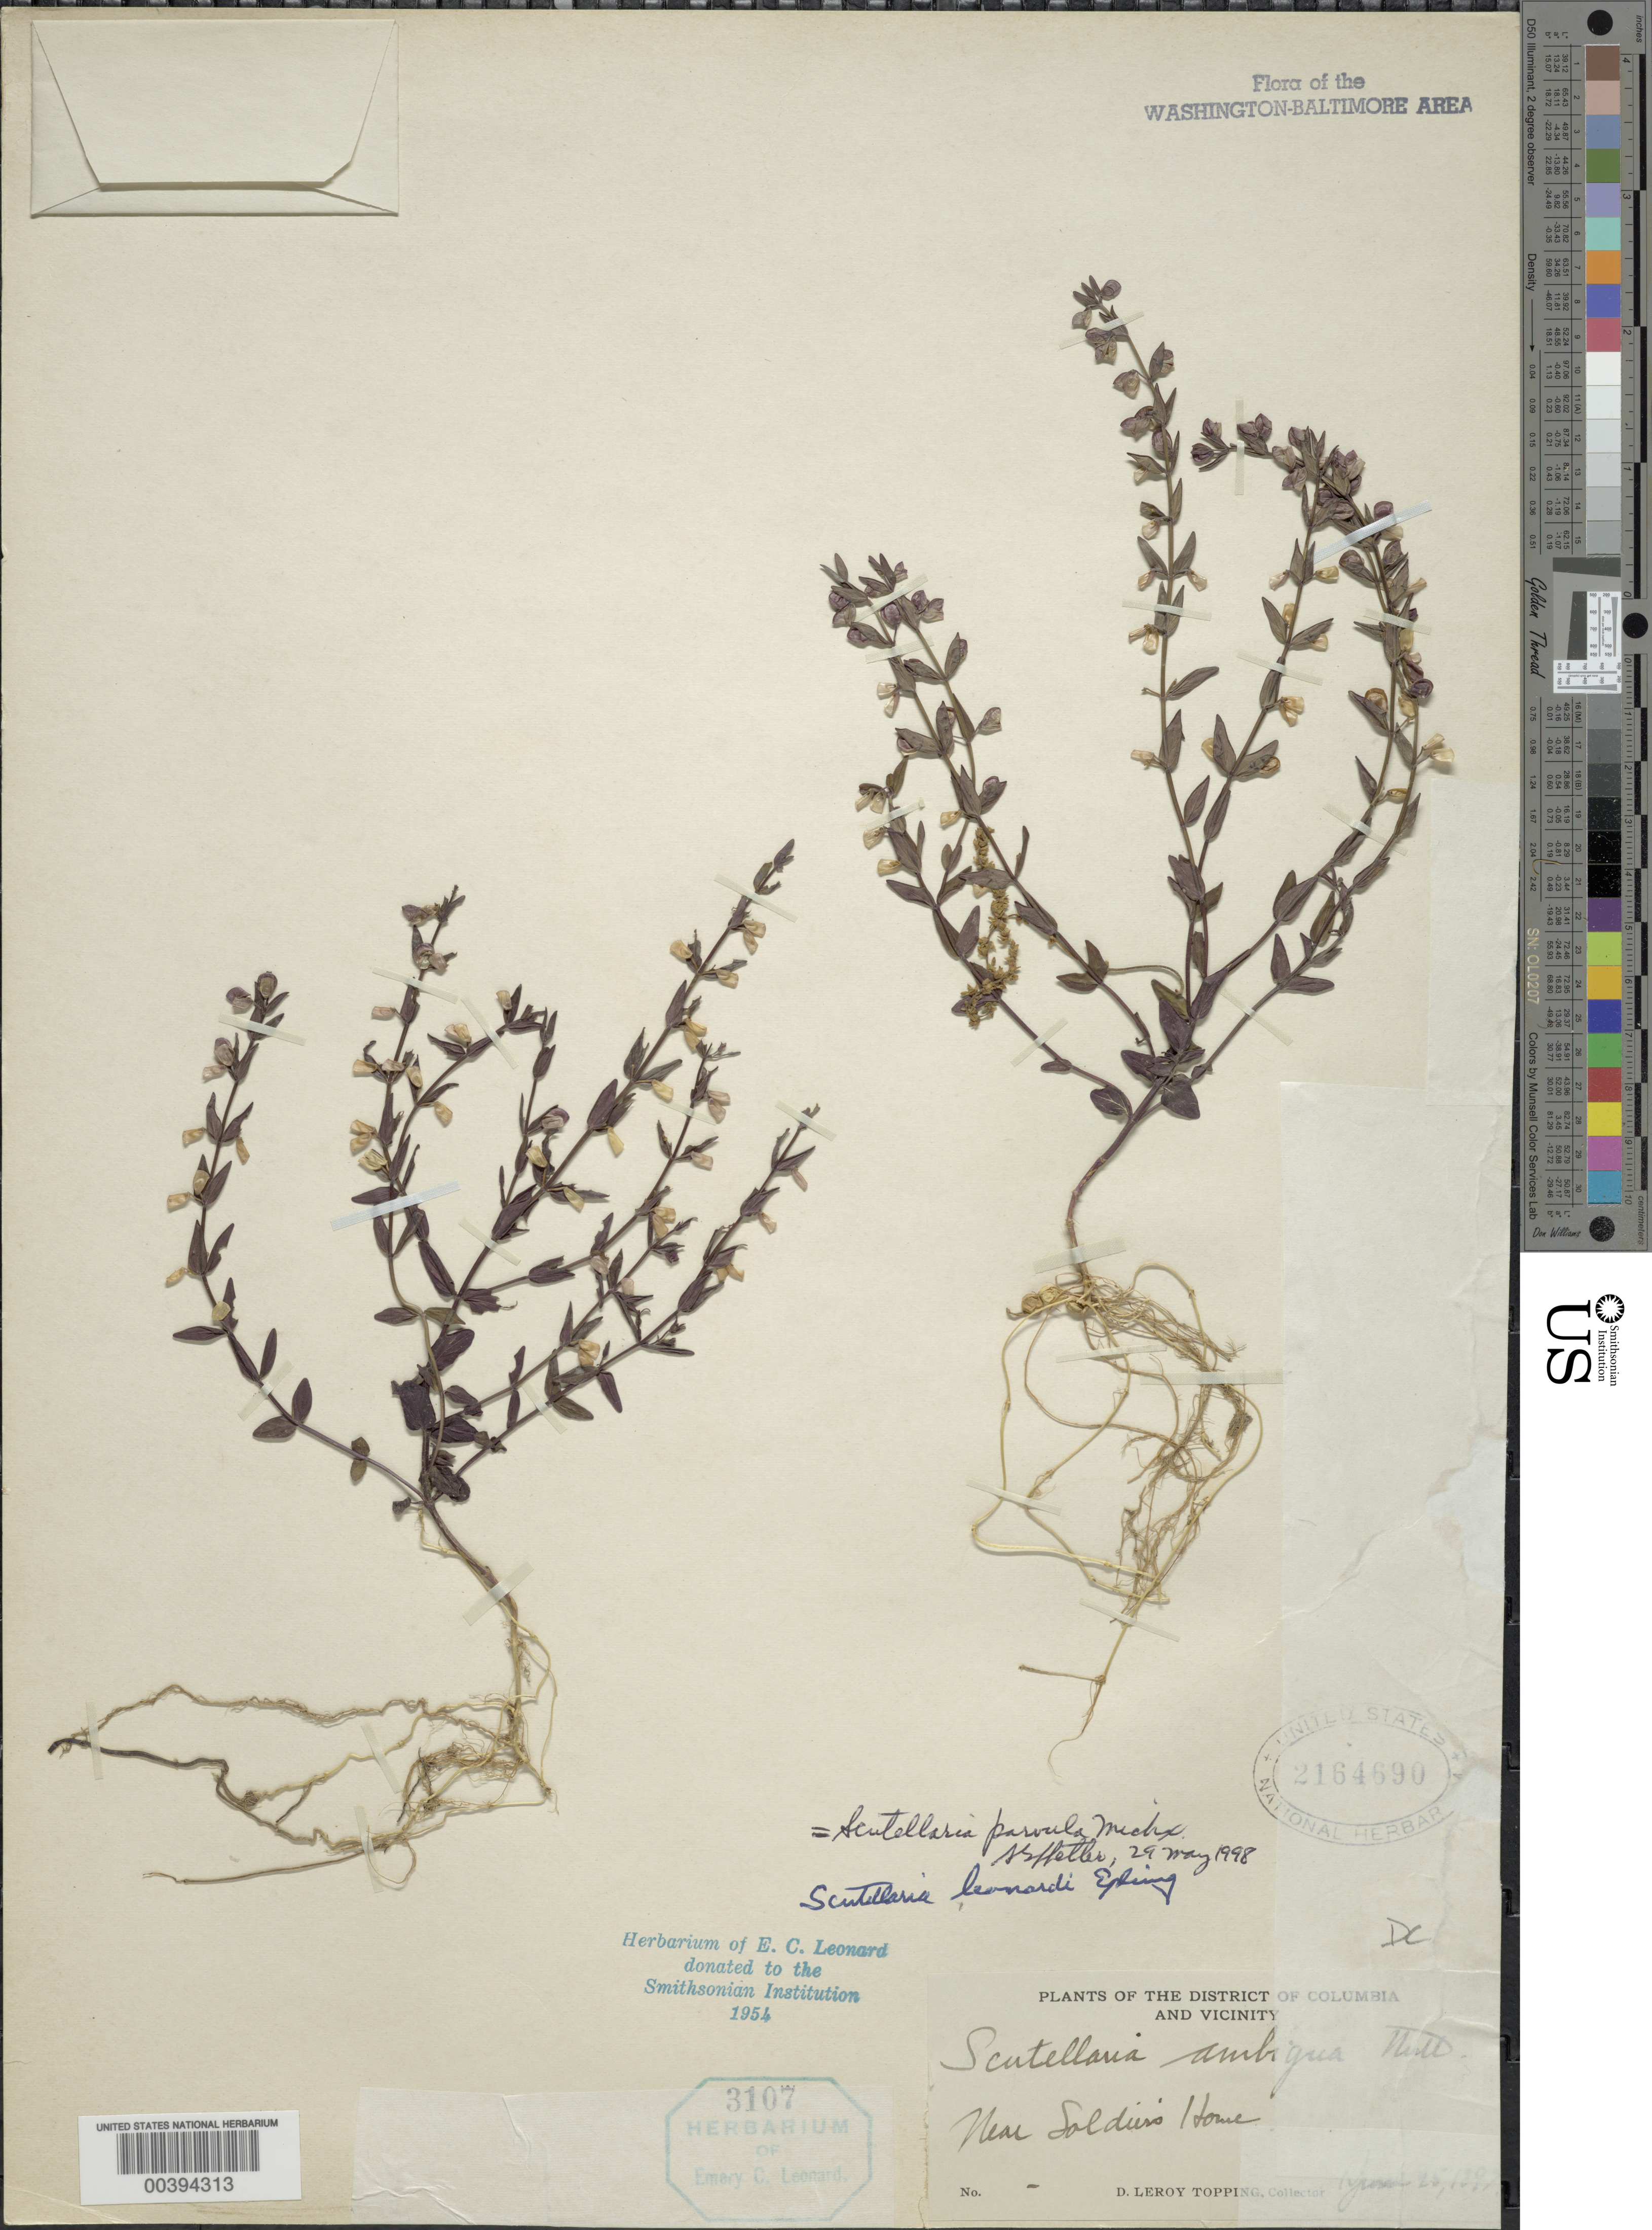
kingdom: Plantae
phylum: Tracheophyta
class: Magnoliopsida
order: Lamiales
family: Lamiaceae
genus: Scutellaria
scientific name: Scutellaria parvula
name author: Michx.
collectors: D. L. Topping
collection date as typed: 25 Jun 1897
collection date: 1897-06-25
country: United States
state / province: District of Columbia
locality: Near Soldiers Home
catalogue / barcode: US 2164690